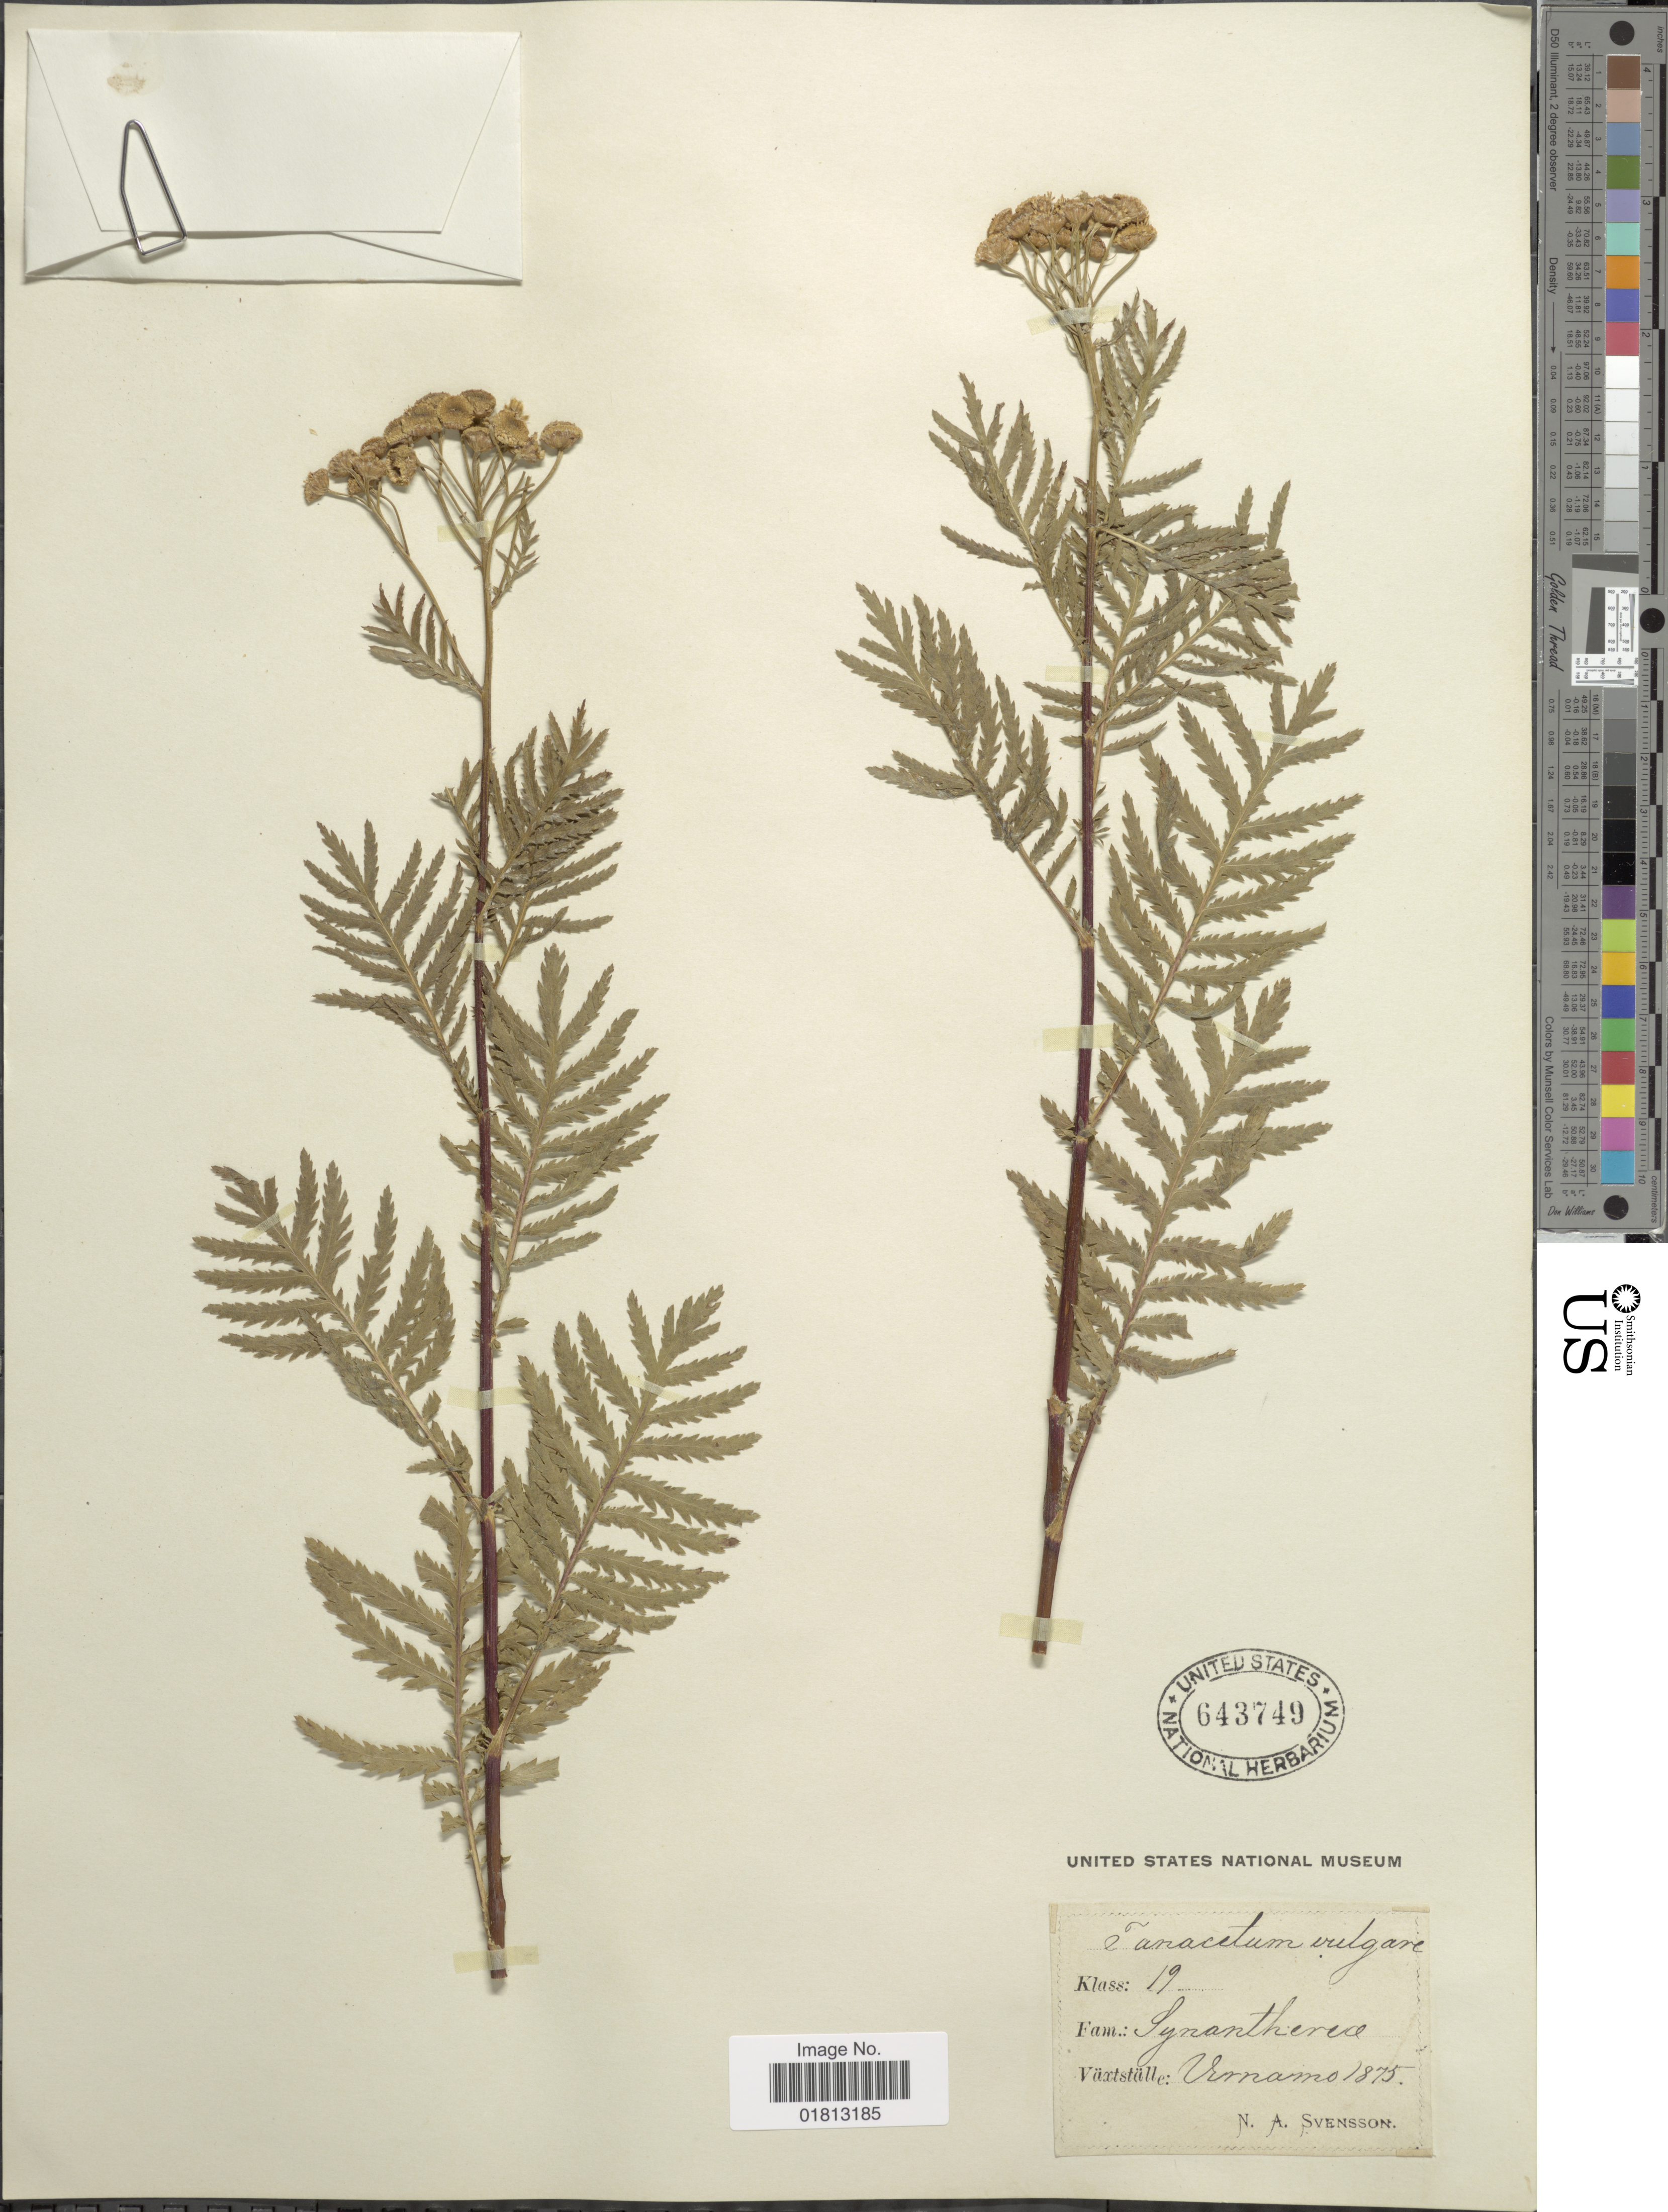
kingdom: Plantae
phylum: Tracheophyta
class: Magnoliopsida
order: Asterales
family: Asteraceae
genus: Tanacetum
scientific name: Tanacetum vulgare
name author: L.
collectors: N. Svensson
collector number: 19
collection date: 1875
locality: Vernamo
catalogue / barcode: US 643749